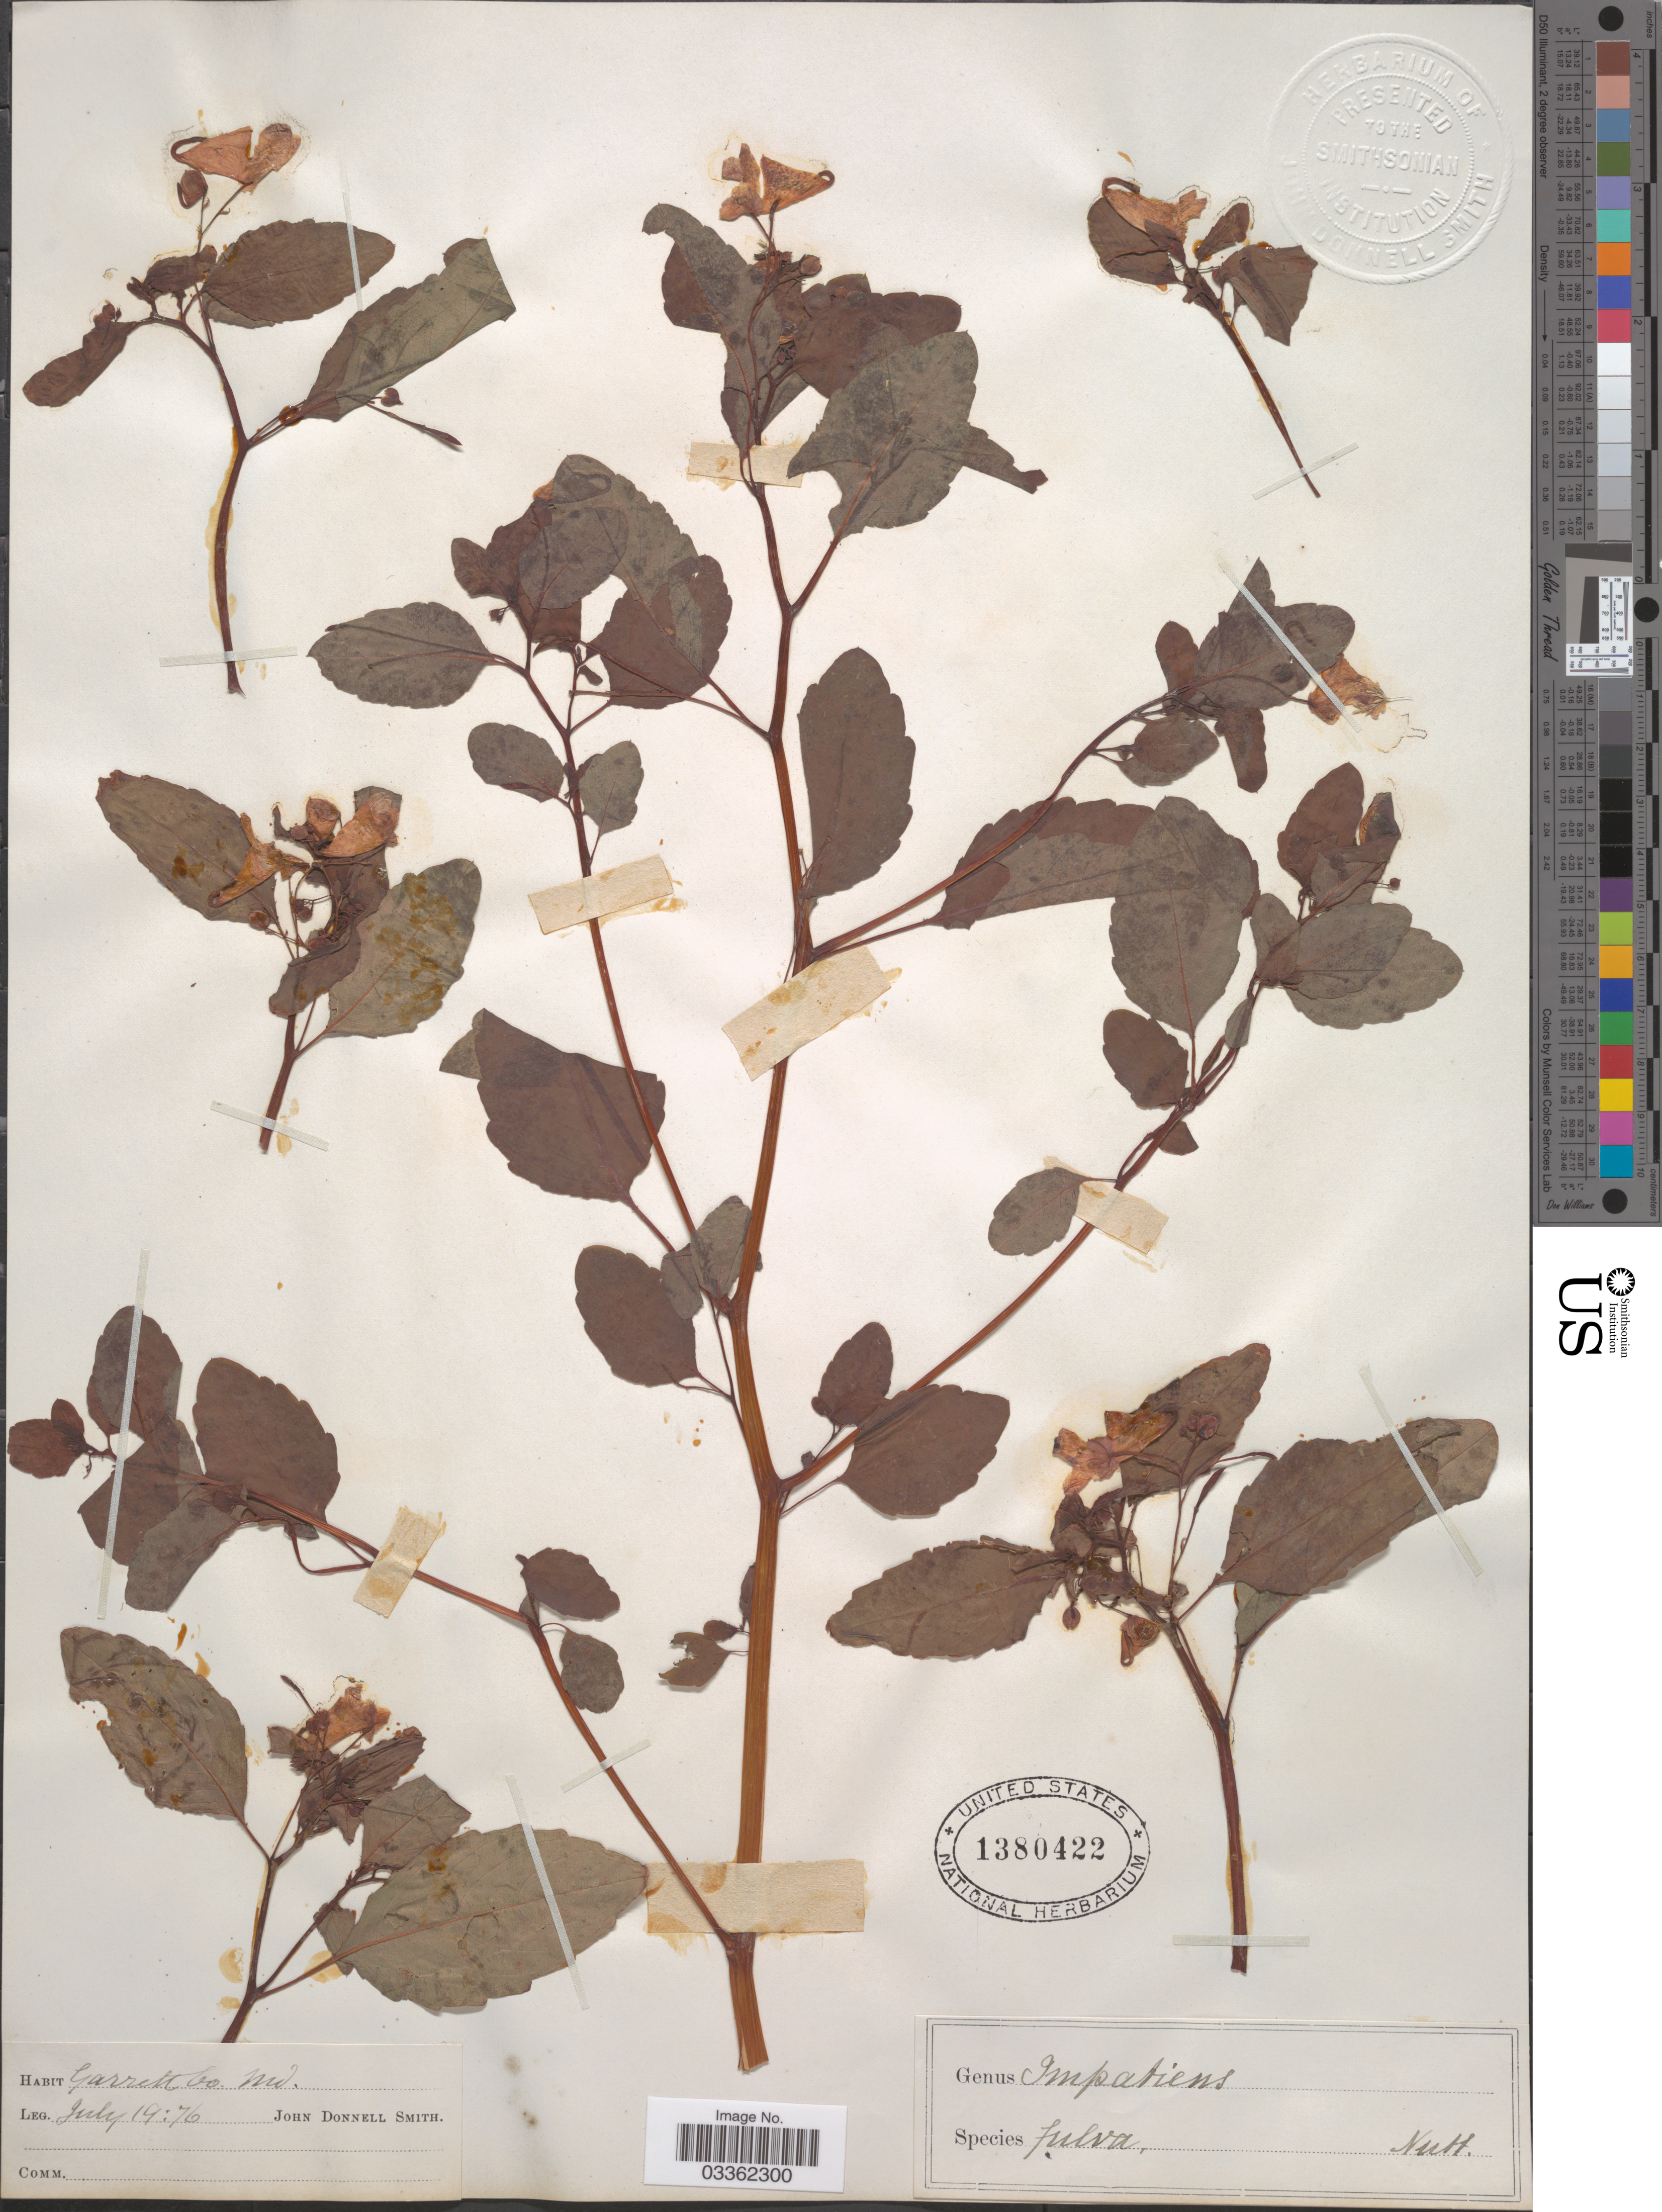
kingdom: Plantae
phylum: Tracheophyta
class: Magnoliopsida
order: Ericales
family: Balsaminaceae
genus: Impatiens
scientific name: Impatiens capensis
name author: Meerb.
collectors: J. Donnell Smith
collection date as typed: Transcribed d/m/y: 19/7/76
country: United States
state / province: Maryland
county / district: Garrett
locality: Garrett Co.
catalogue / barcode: US 1380422